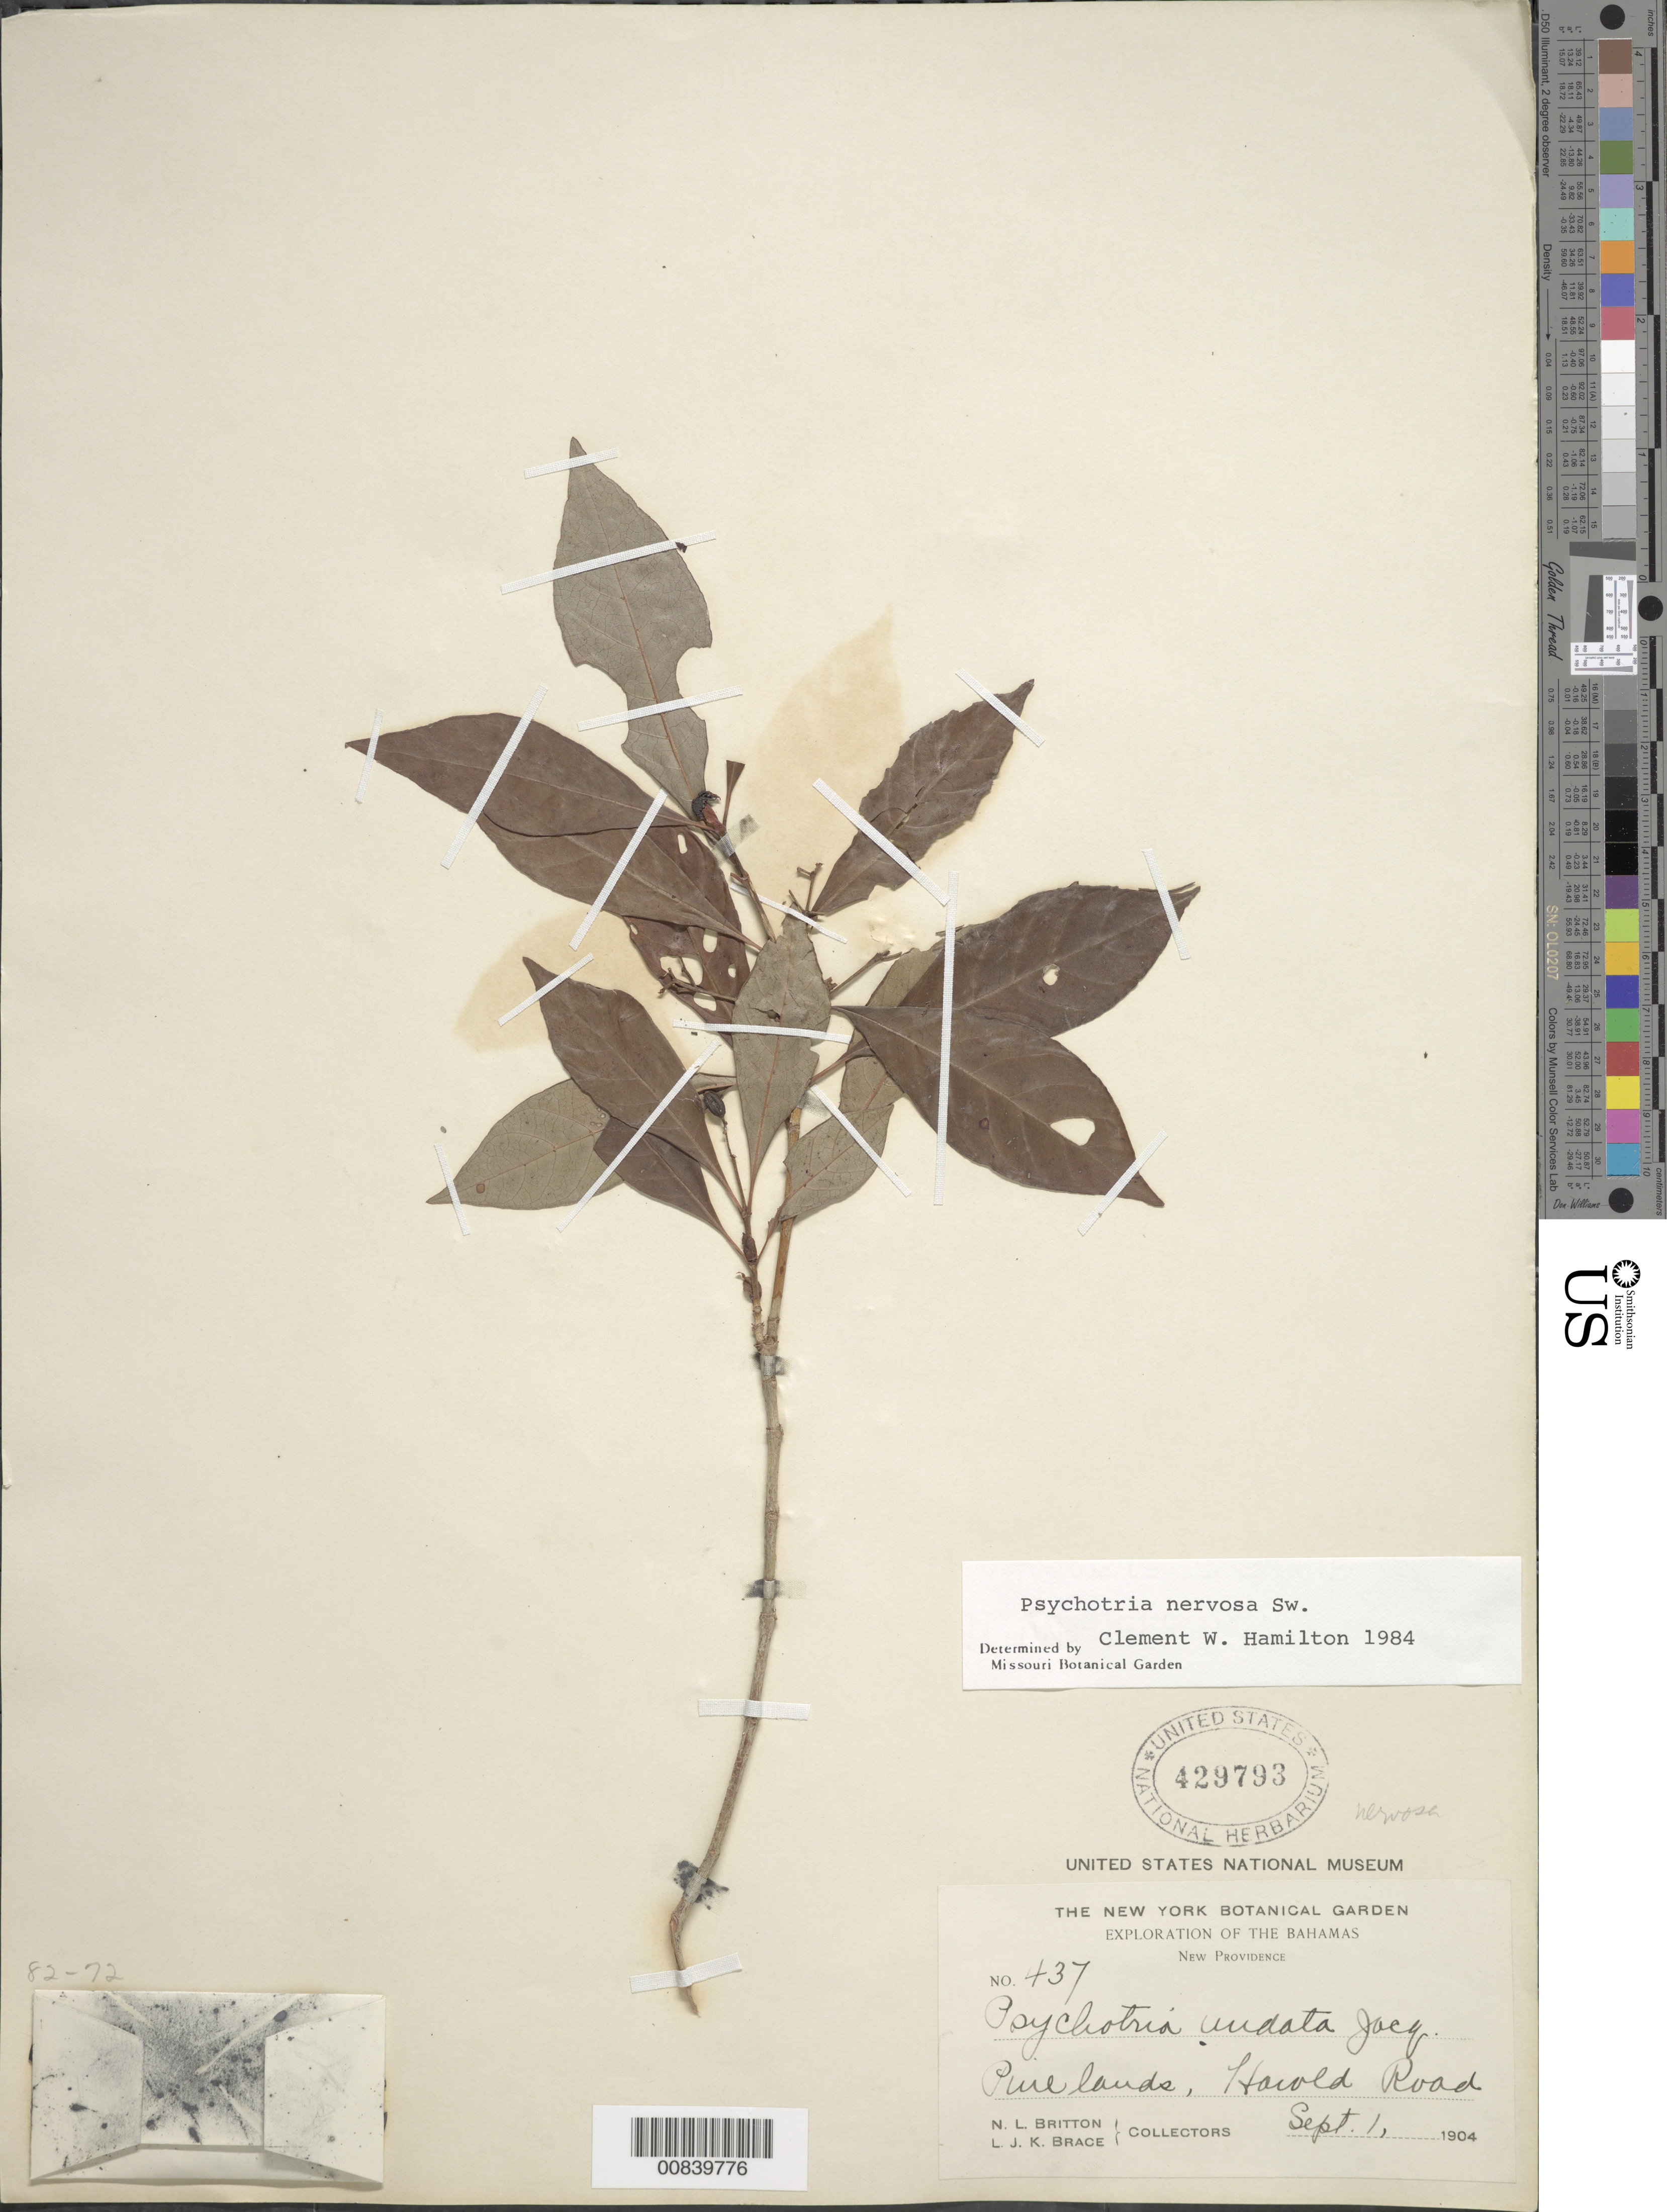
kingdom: Plantae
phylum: Tracheophyta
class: Magnoliopsida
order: Gentianales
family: Rubiaceae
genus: Psychotria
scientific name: Psychotria nervosa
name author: Sw.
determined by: Hamilton, C. W.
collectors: N. Britton & L. J. K. Brace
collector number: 437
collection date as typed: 01 Sep 1904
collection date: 1904-09-01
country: Bahamas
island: New Providence Island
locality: New Providence. Harold Road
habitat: Pinelands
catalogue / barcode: US 429793